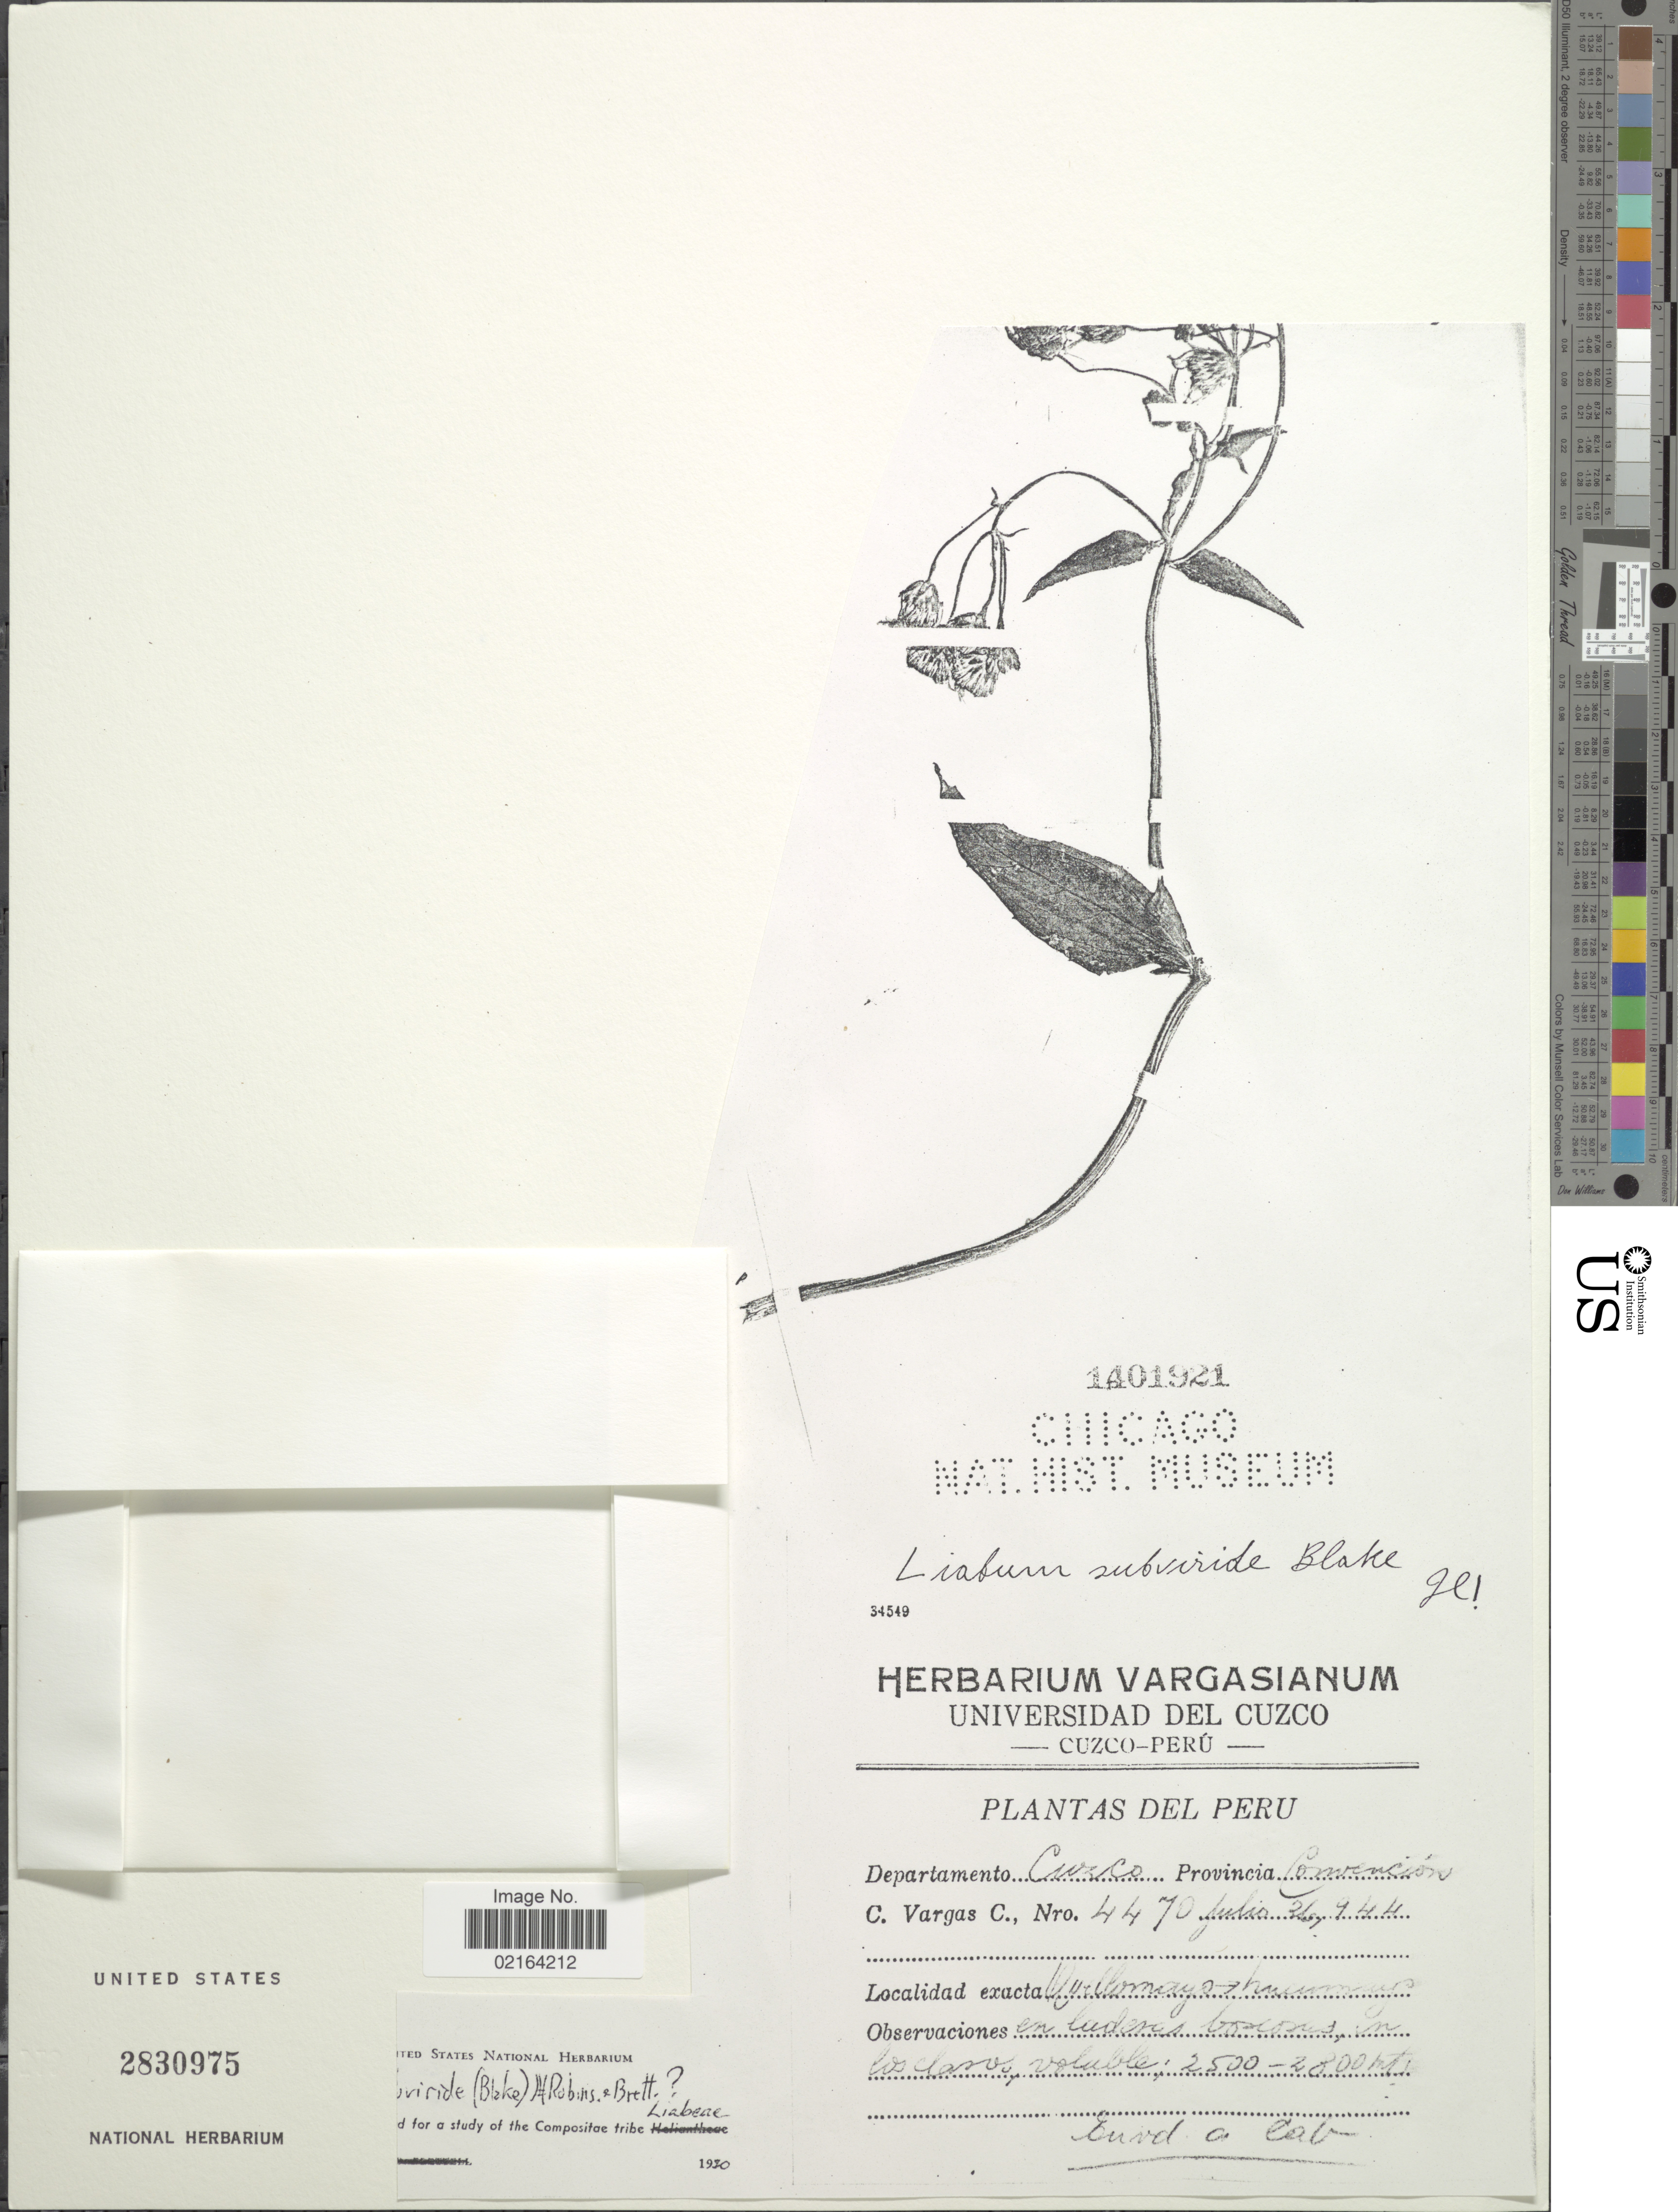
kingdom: Plantae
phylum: Tracheophyta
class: Magnoliopsida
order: Asterales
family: Asteraceae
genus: Munnozia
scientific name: Munnozia subviridis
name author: (Blake) H. Rob. & Brettell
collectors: C. Vargas Calderón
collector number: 4470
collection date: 1944-07-21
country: Peru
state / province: Cusco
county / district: La Convención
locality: Quellomayo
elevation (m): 2500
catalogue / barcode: US 2830975